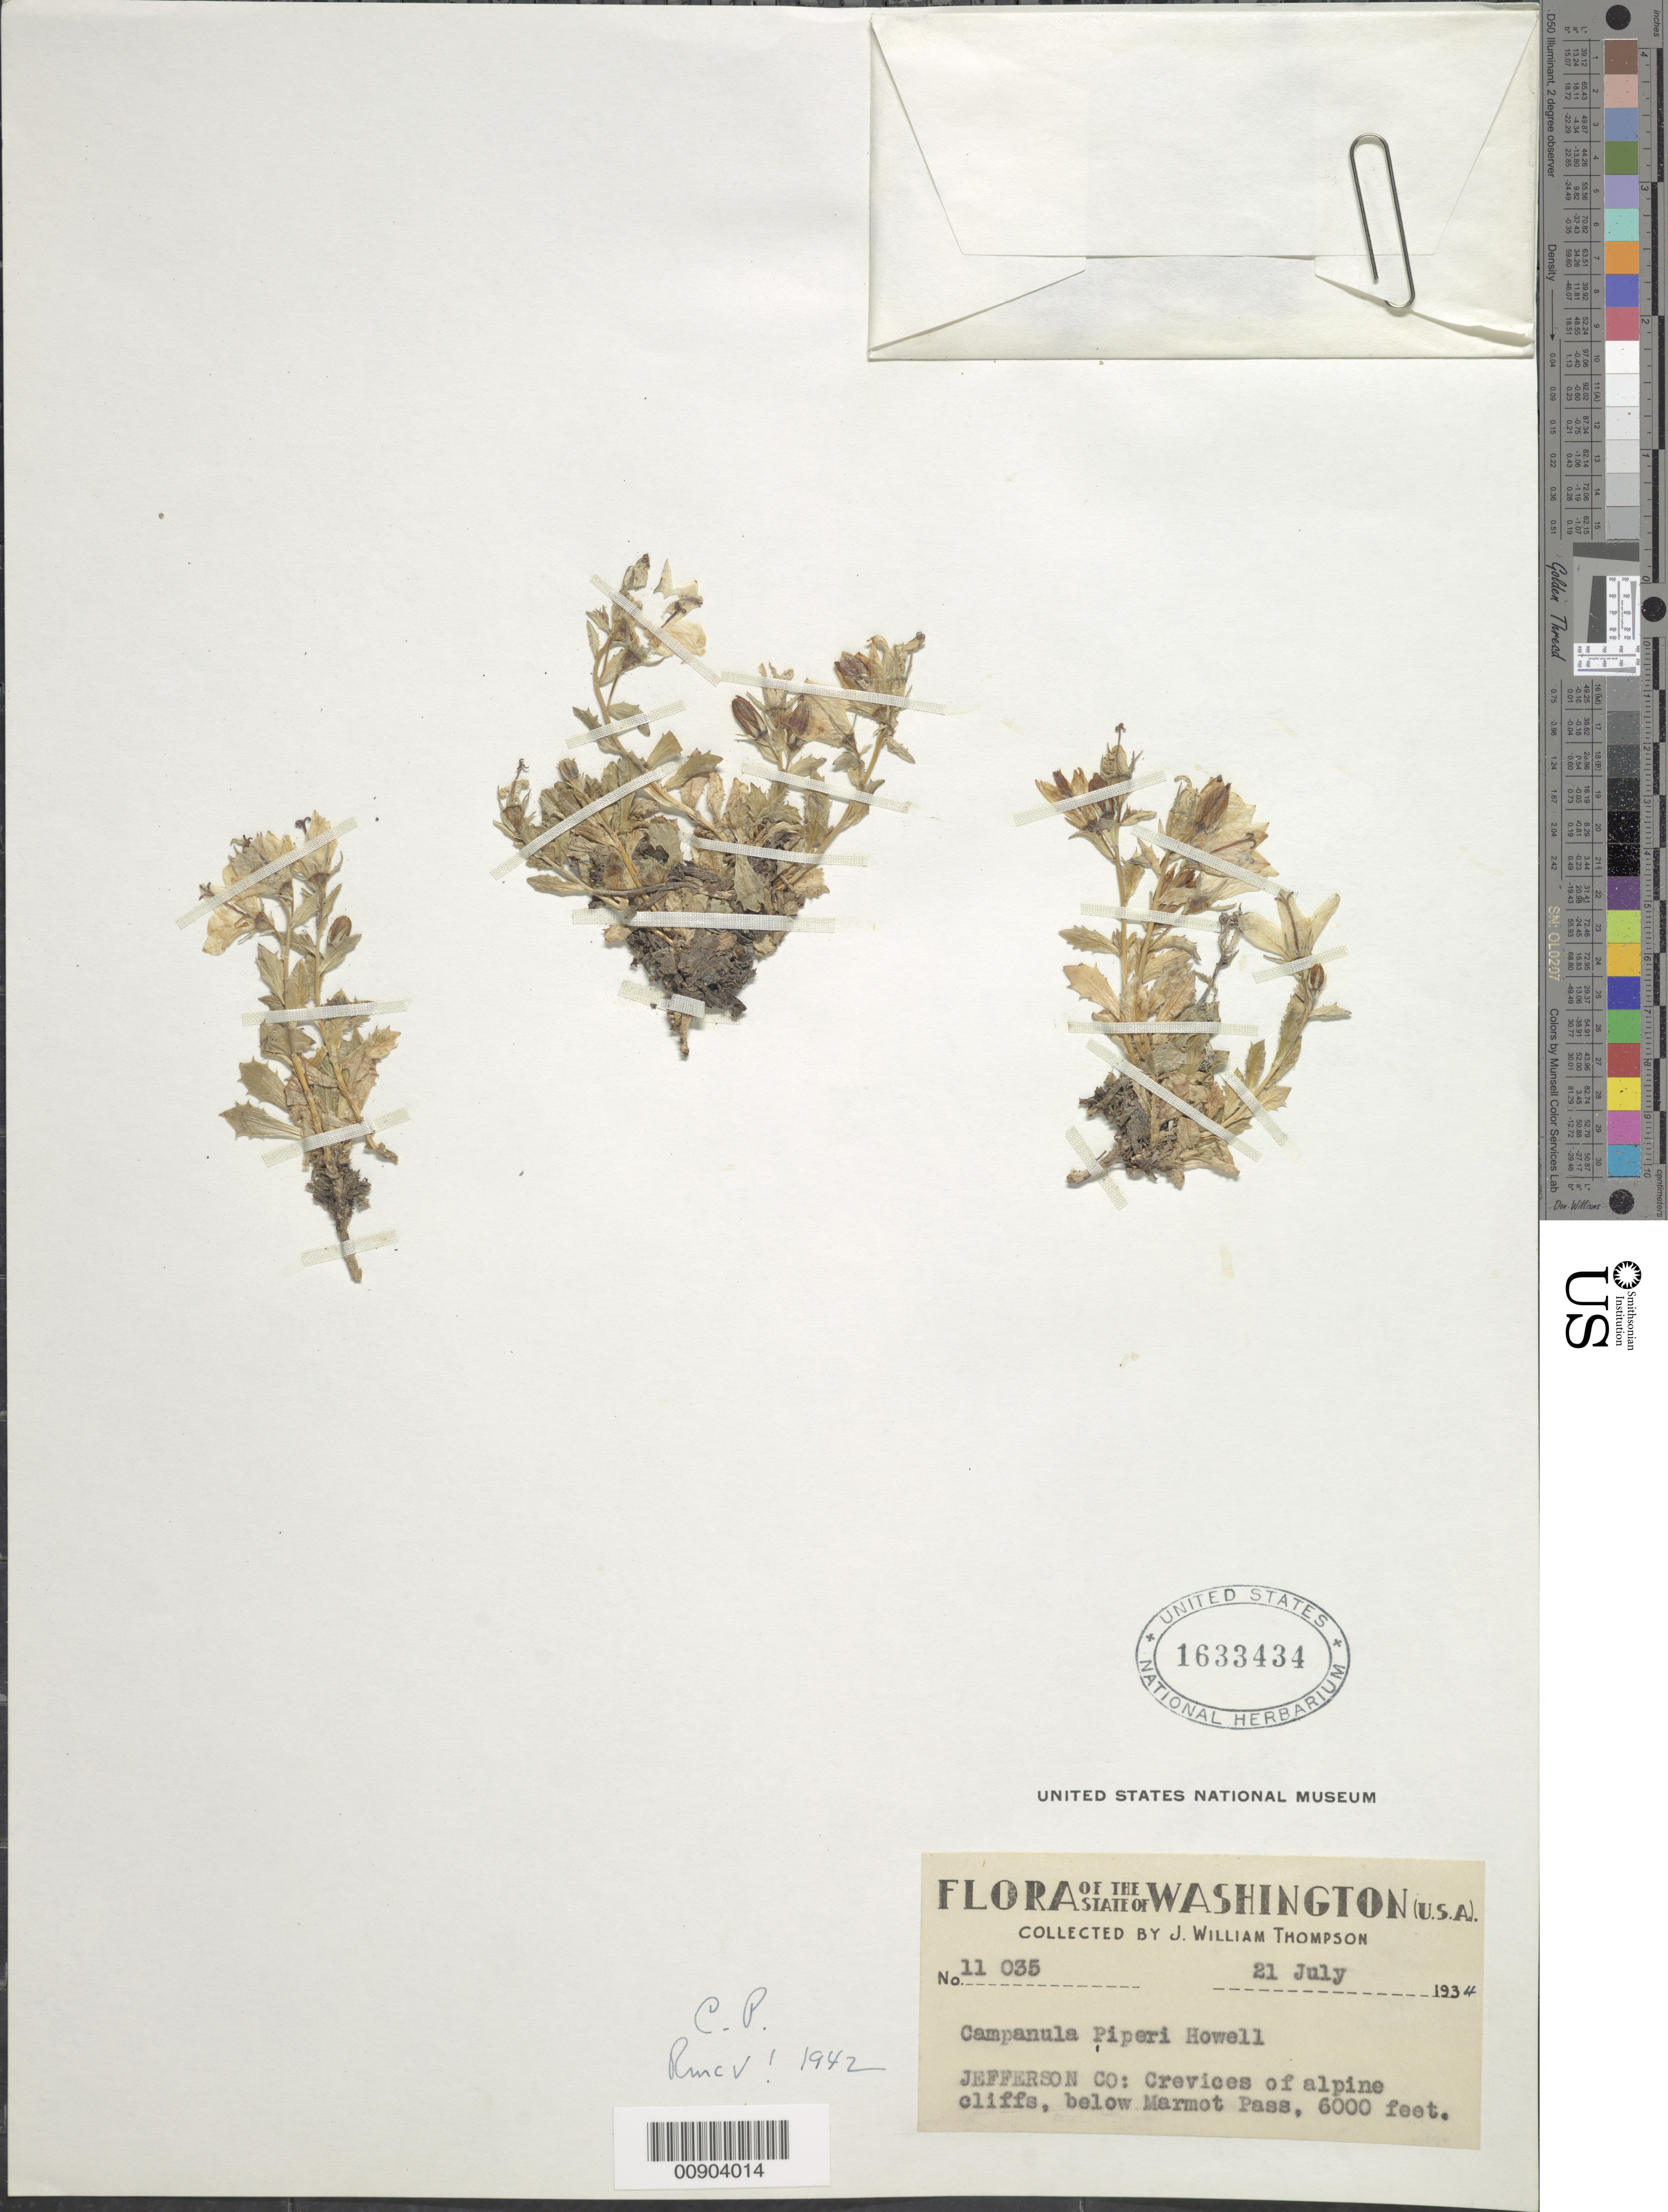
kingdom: Plantae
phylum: Tracheophyta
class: Magnoliopsida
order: Asterales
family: Campanulaceae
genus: Campanula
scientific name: Campanula piperi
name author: Howell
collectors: J. W. Thompson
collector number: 11035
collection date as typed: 21 Jul 1934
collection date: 1934-07-21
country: United States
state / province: Washington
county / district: Jefferson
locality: Below Marmot Pass.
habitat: Crevices of alpine cliffs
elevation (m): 1829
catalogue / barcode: US 1633434